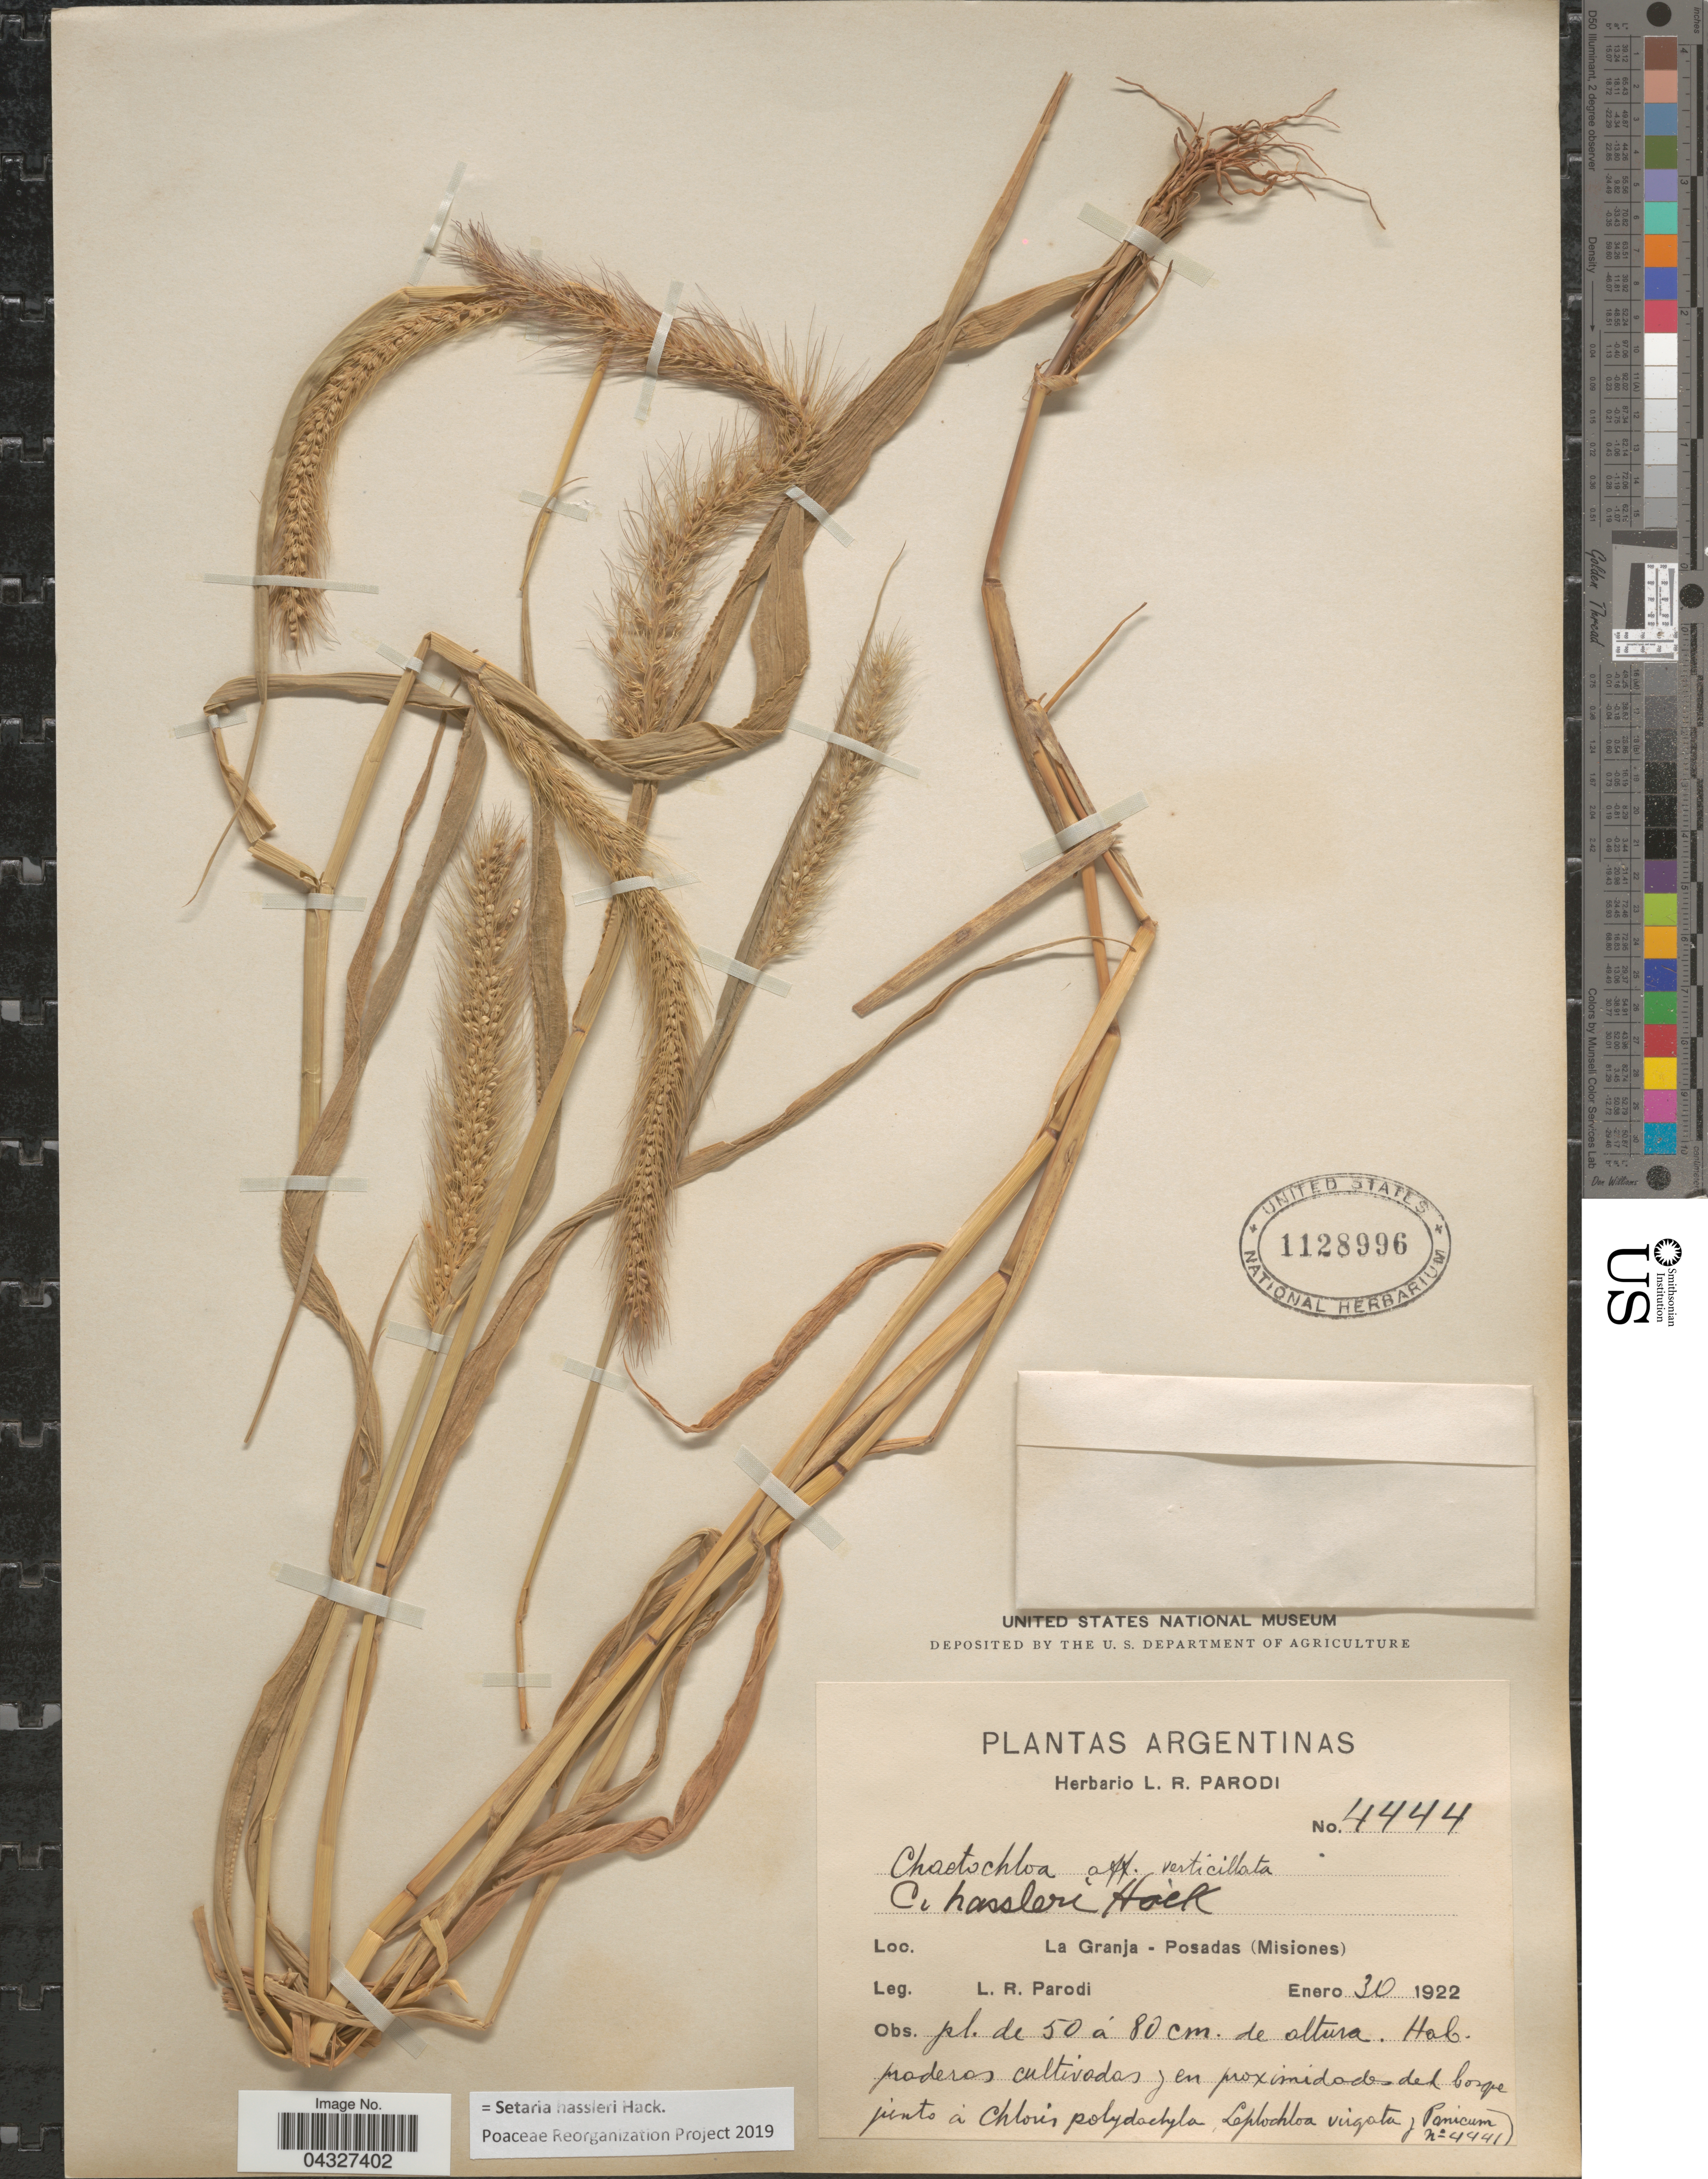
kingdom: Plantae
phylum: Tracheophyta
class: Liliopsida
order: Poales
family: Poaceae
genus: Setaria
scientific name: Setaria hassleri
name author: Hack. in Chodat & Hassl.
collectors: L. R. Parodi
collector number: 4444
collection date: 1922-01-30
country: Argentina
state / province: Corrientes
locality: La Grana - Posadas (Misiones).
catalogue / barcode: US 1128996